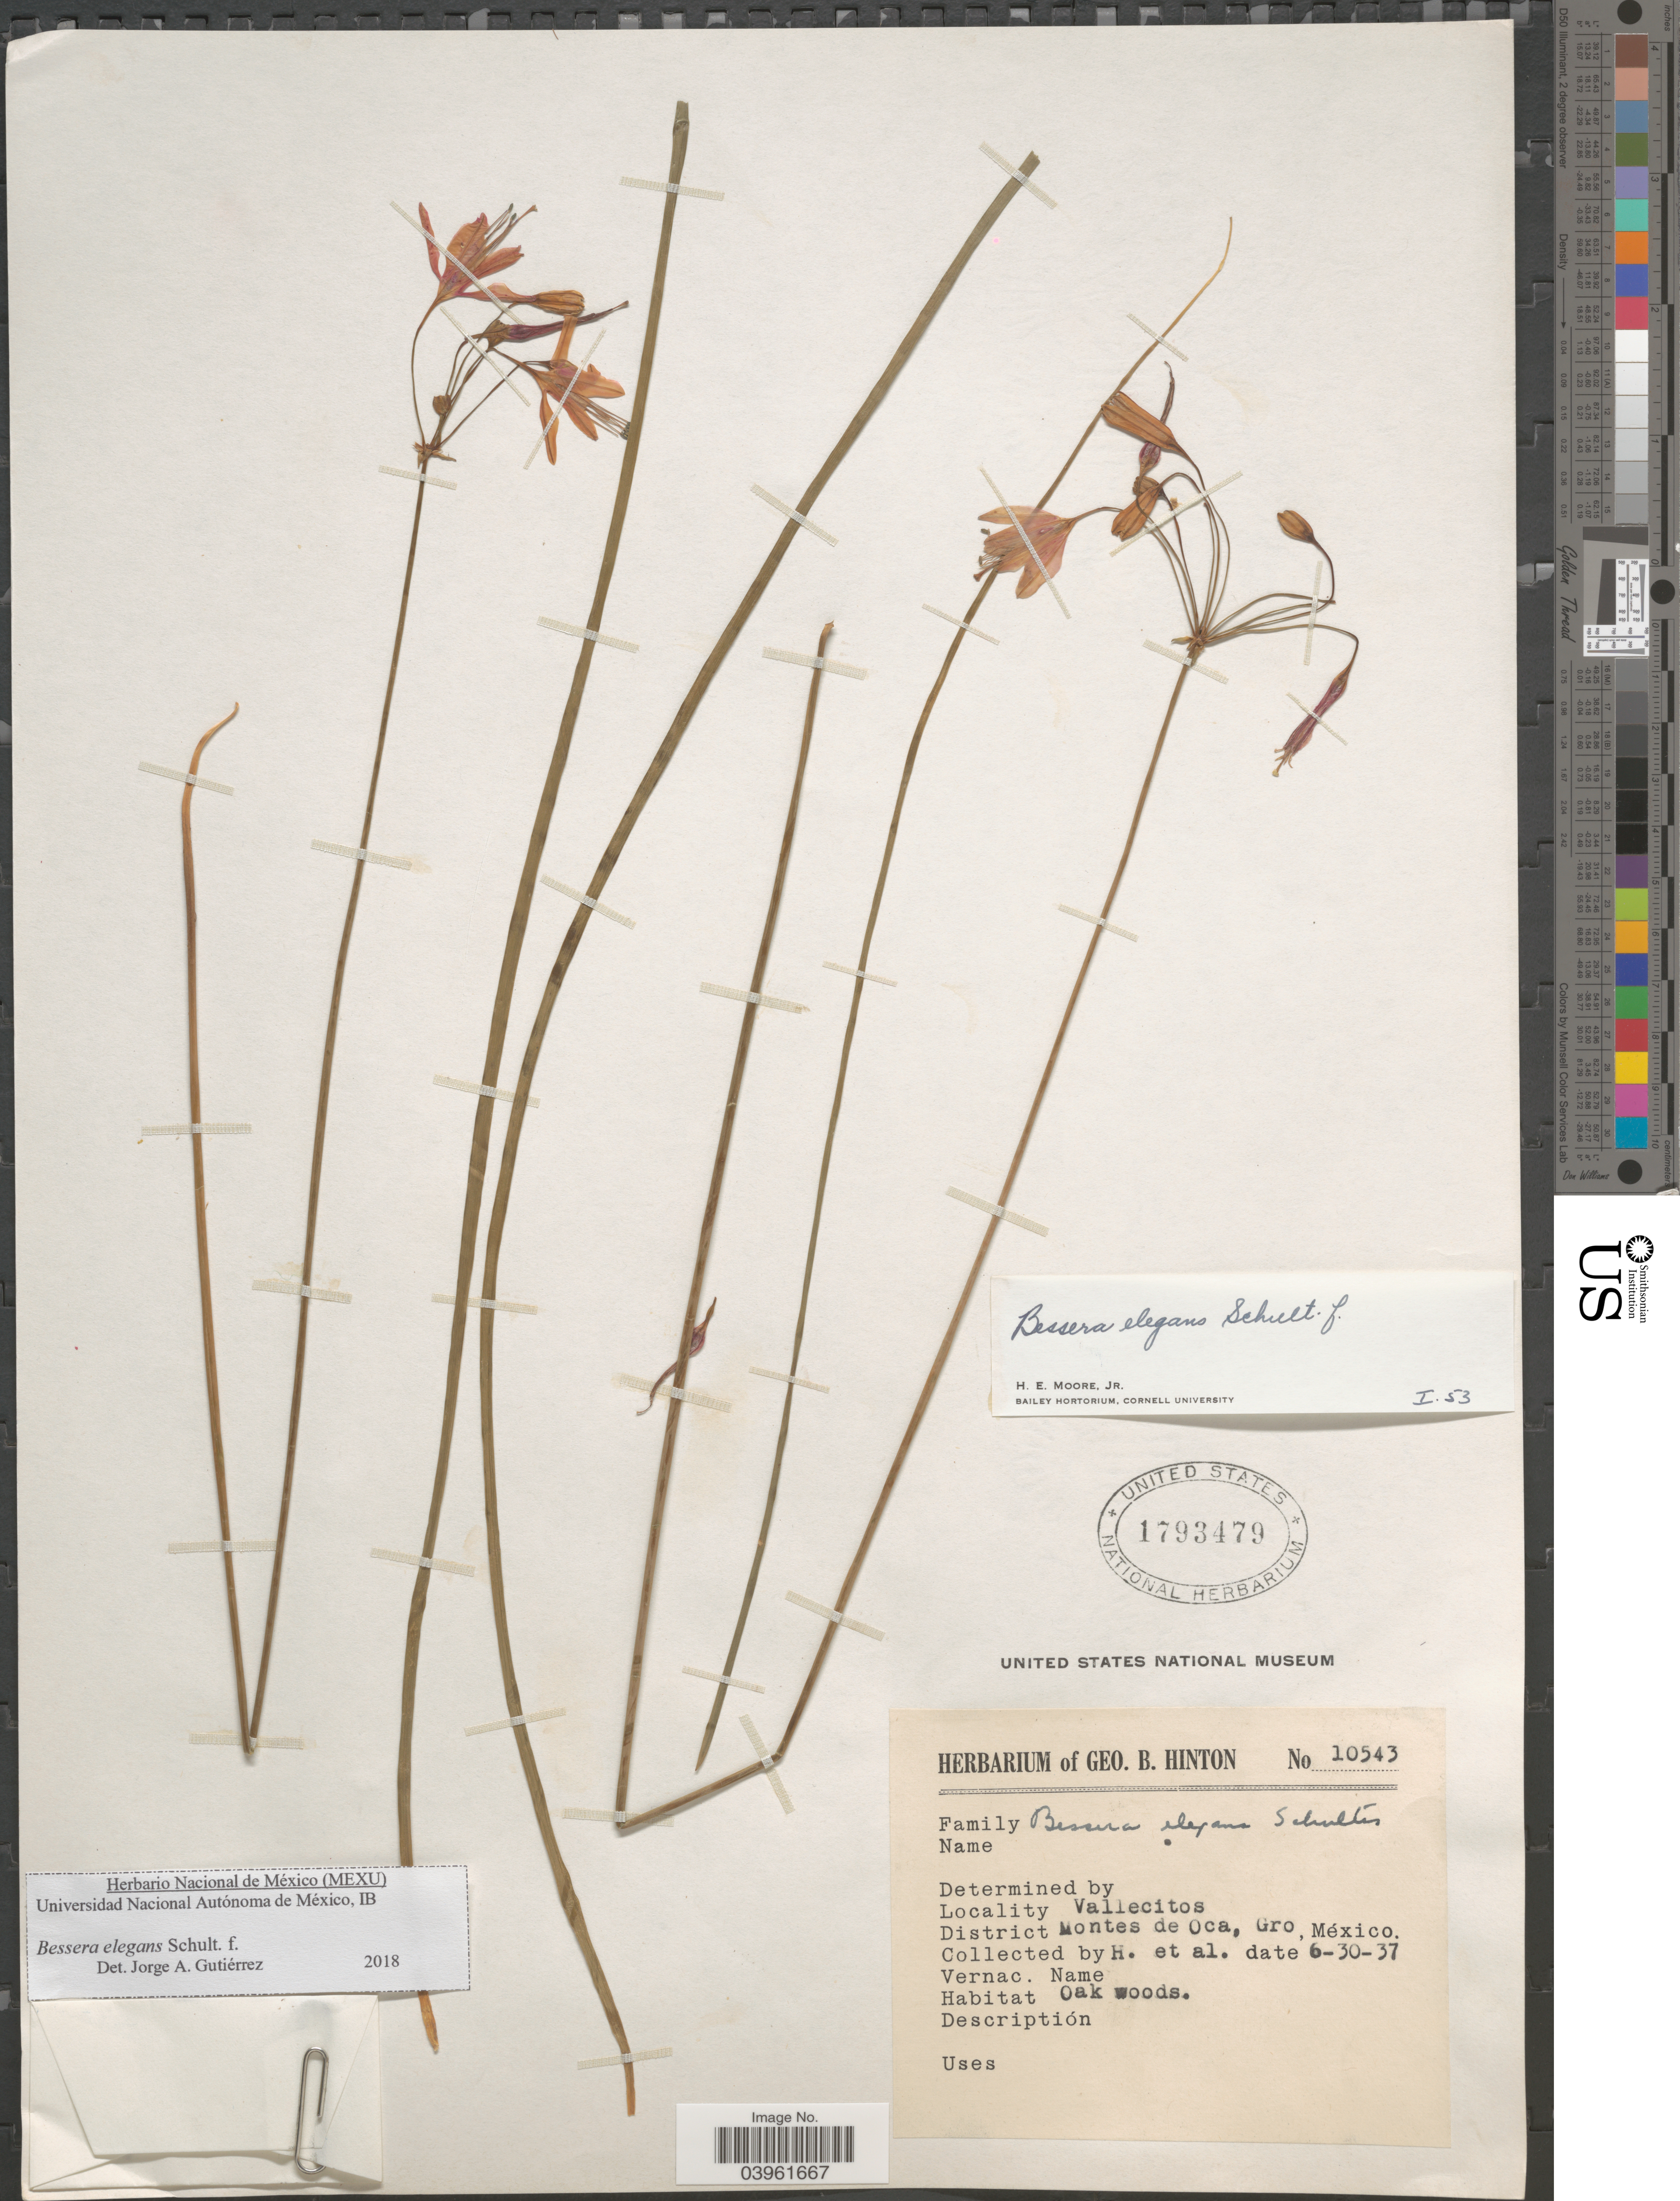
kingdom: Plantae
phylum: Tracheophyta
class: Liliopsida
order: Asparagales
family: Asparagaceae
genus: Bessera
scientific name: Bessera elegans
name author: Schult. f.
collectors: G. B. Hinton & et al.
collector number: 10543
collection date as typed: Transcribed d/m/y: 30/6/37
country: Mexico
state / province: Guerrero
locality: Vallecitos. District Montes de Oca.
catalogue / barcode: US 1793479